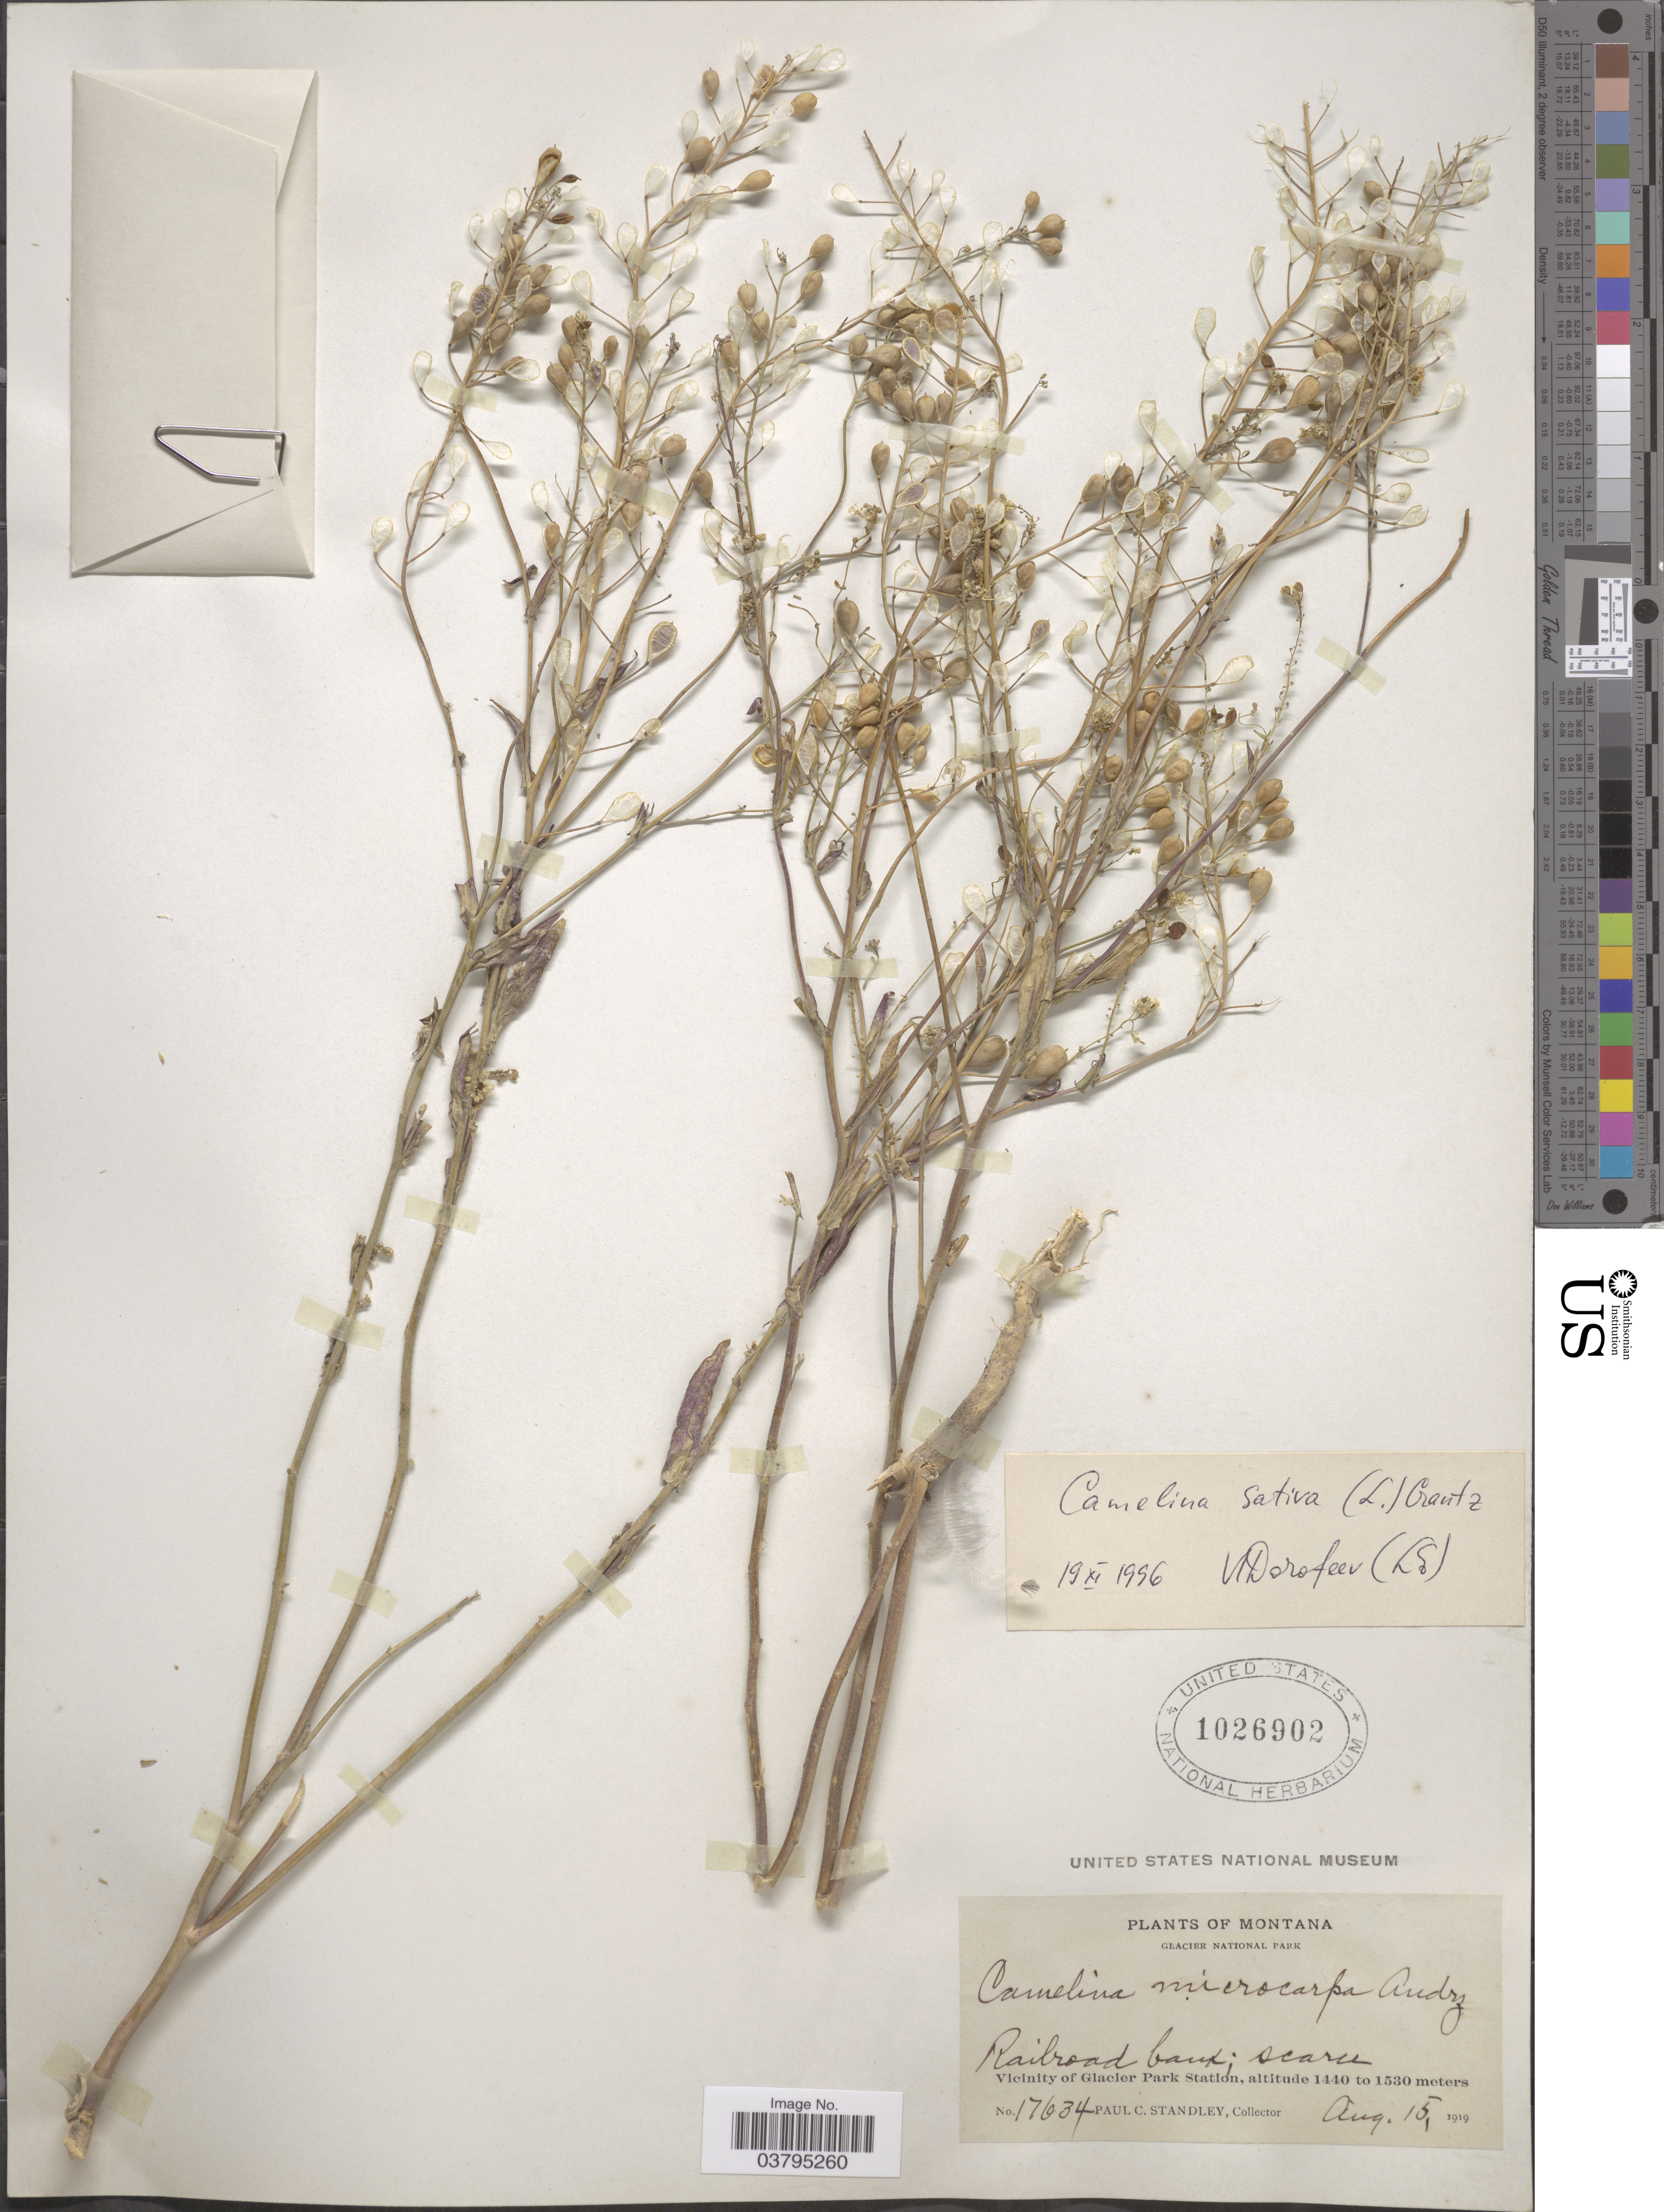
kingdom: Plantae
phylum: Tracheophyta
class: Magnoliopsida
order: Brassicales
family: Brassicaceae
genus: Camelina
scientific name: Camelina sativa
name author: (L.) Crantz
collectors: P. C. Standley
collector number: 17634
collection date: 1919-08-15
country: United States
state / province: Montana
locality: Glacier National Park. Railroad bank. Vicinity of Glacier Park Station.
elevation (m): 1440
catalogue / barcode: US 1026902